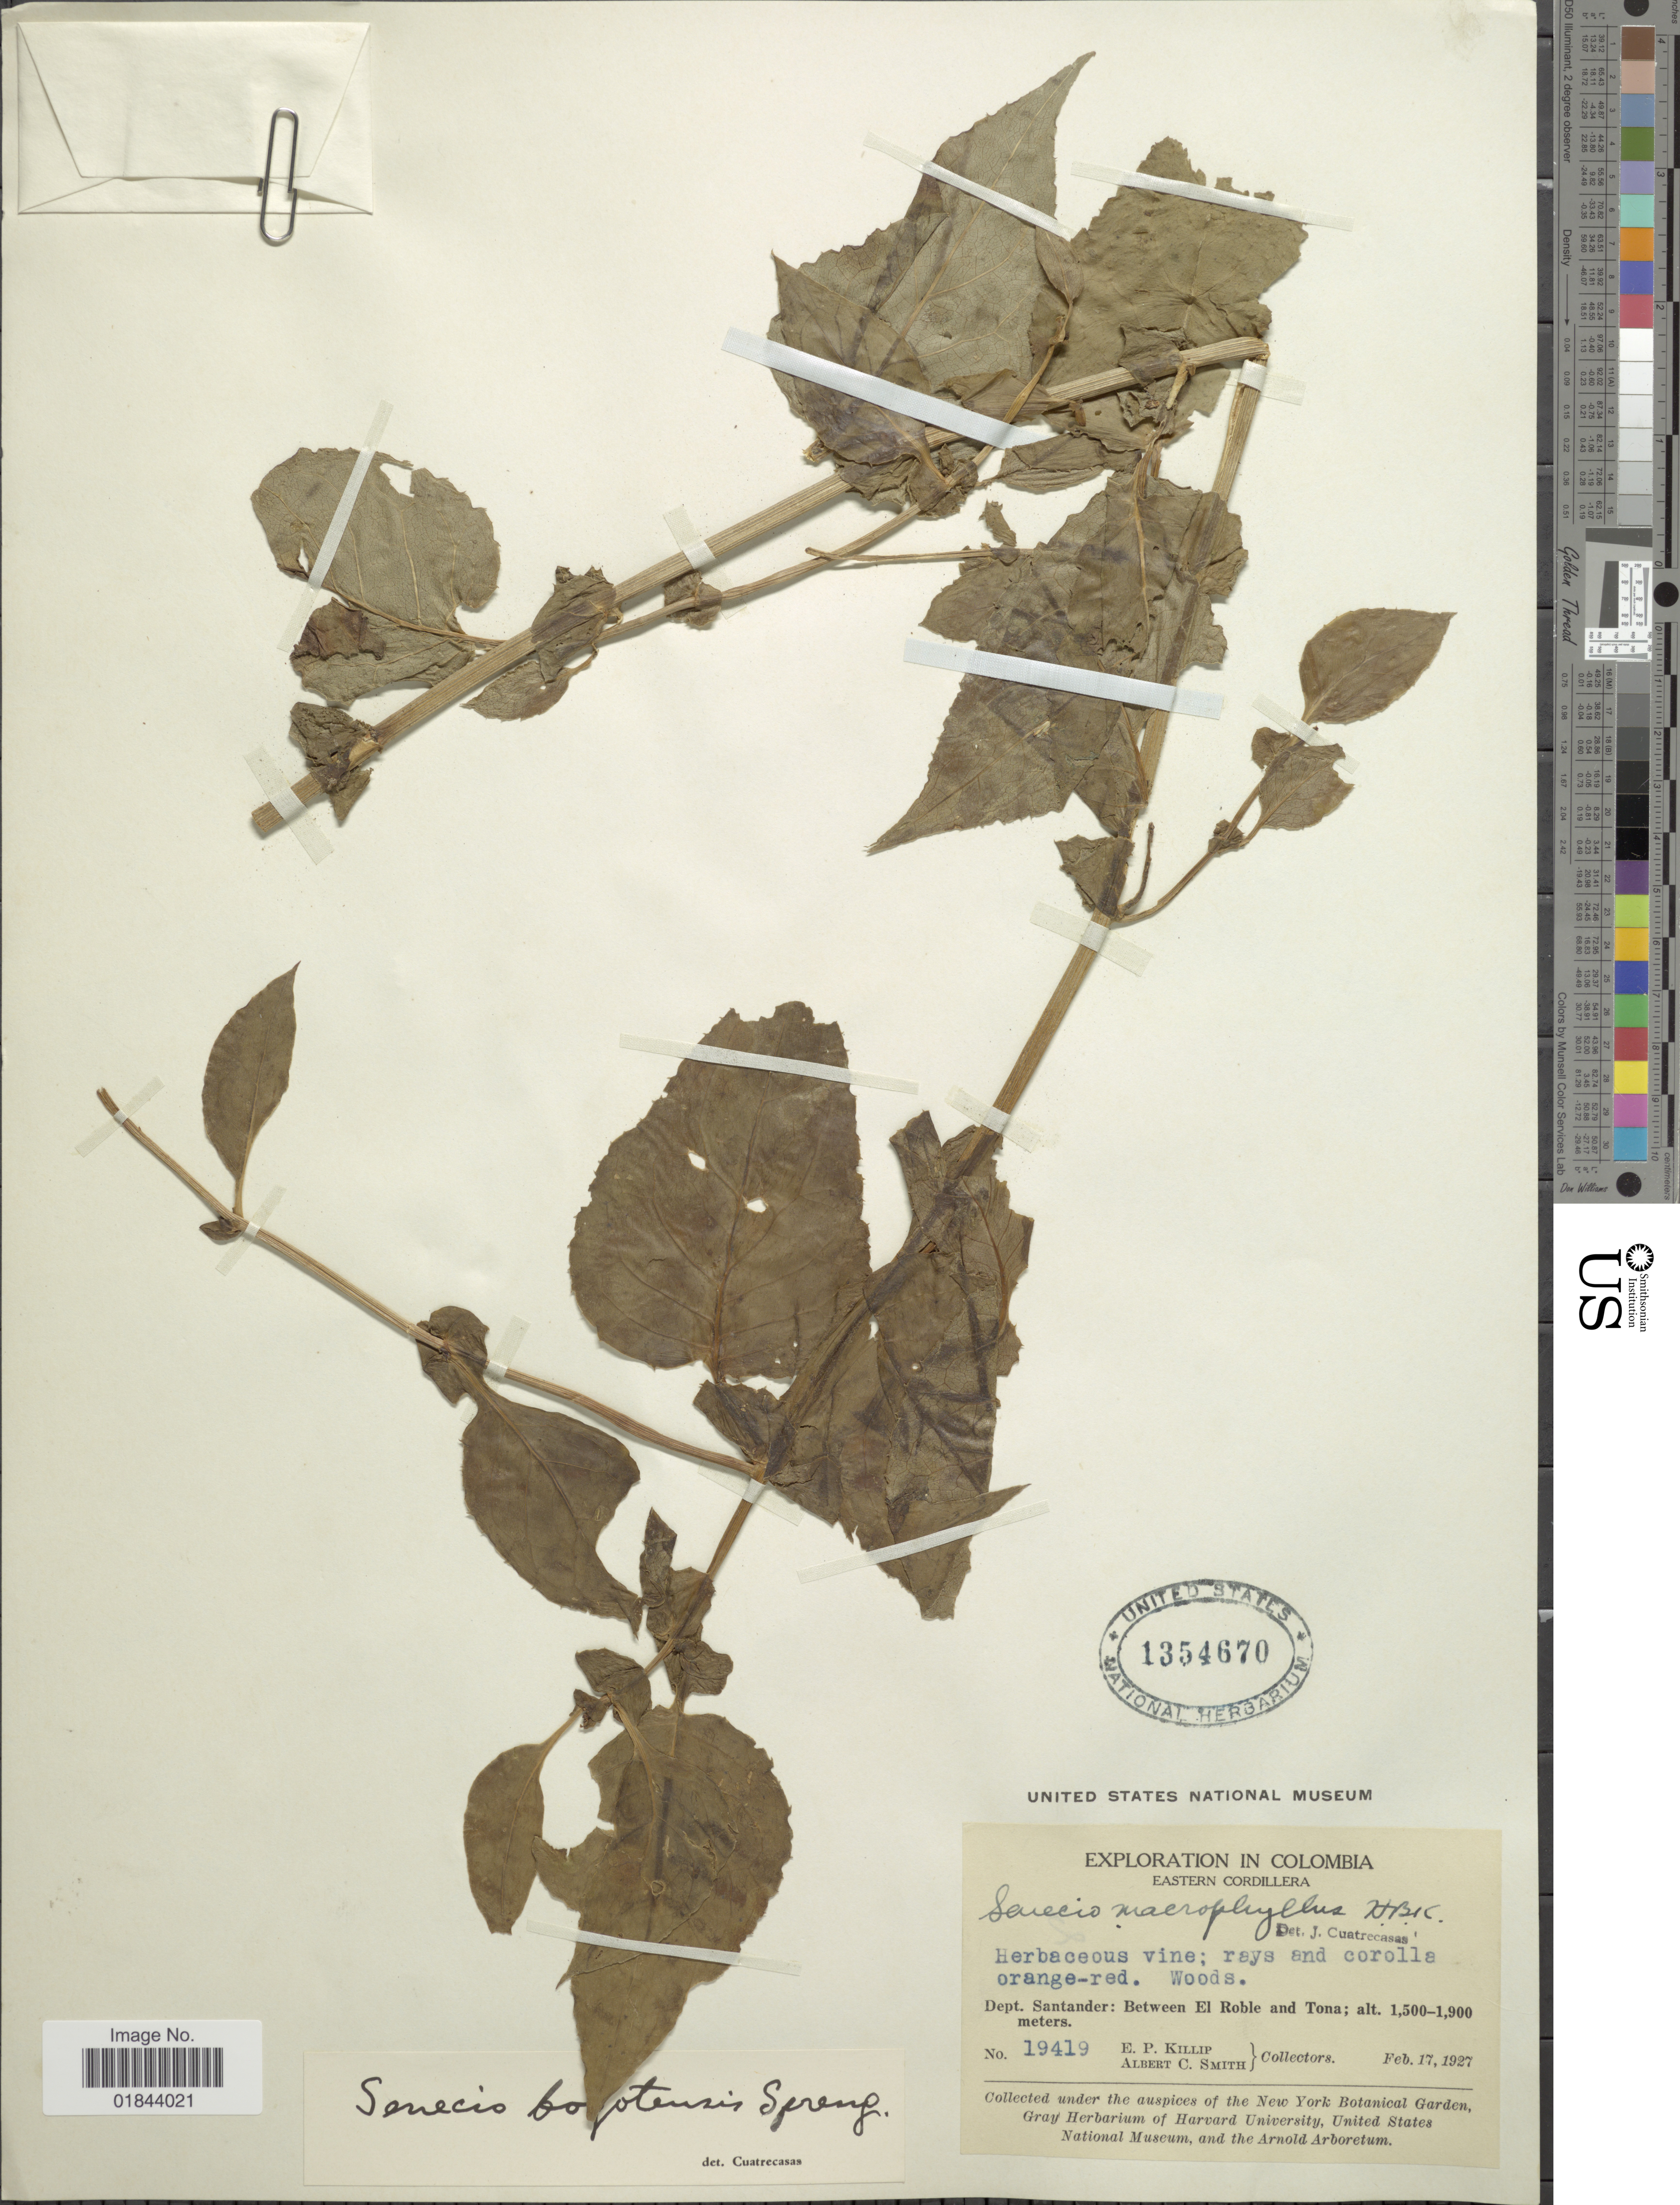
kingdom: Plantae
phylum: Tracheophyta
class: Magnoliopsida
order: Asterales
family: Asteraceae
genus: Pseudogynoxys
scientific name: Pseudogynoxys bogotensis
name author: (Spreng.) Cuatrec.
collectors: E. P. Killip & A. C. Smith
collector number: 19419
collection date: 1927-02-17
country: Colombia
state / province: Santander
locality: Eastern Cordillera, Dept Santander: Between El Roble and Tona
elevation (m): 1500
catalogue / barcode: US 1354670